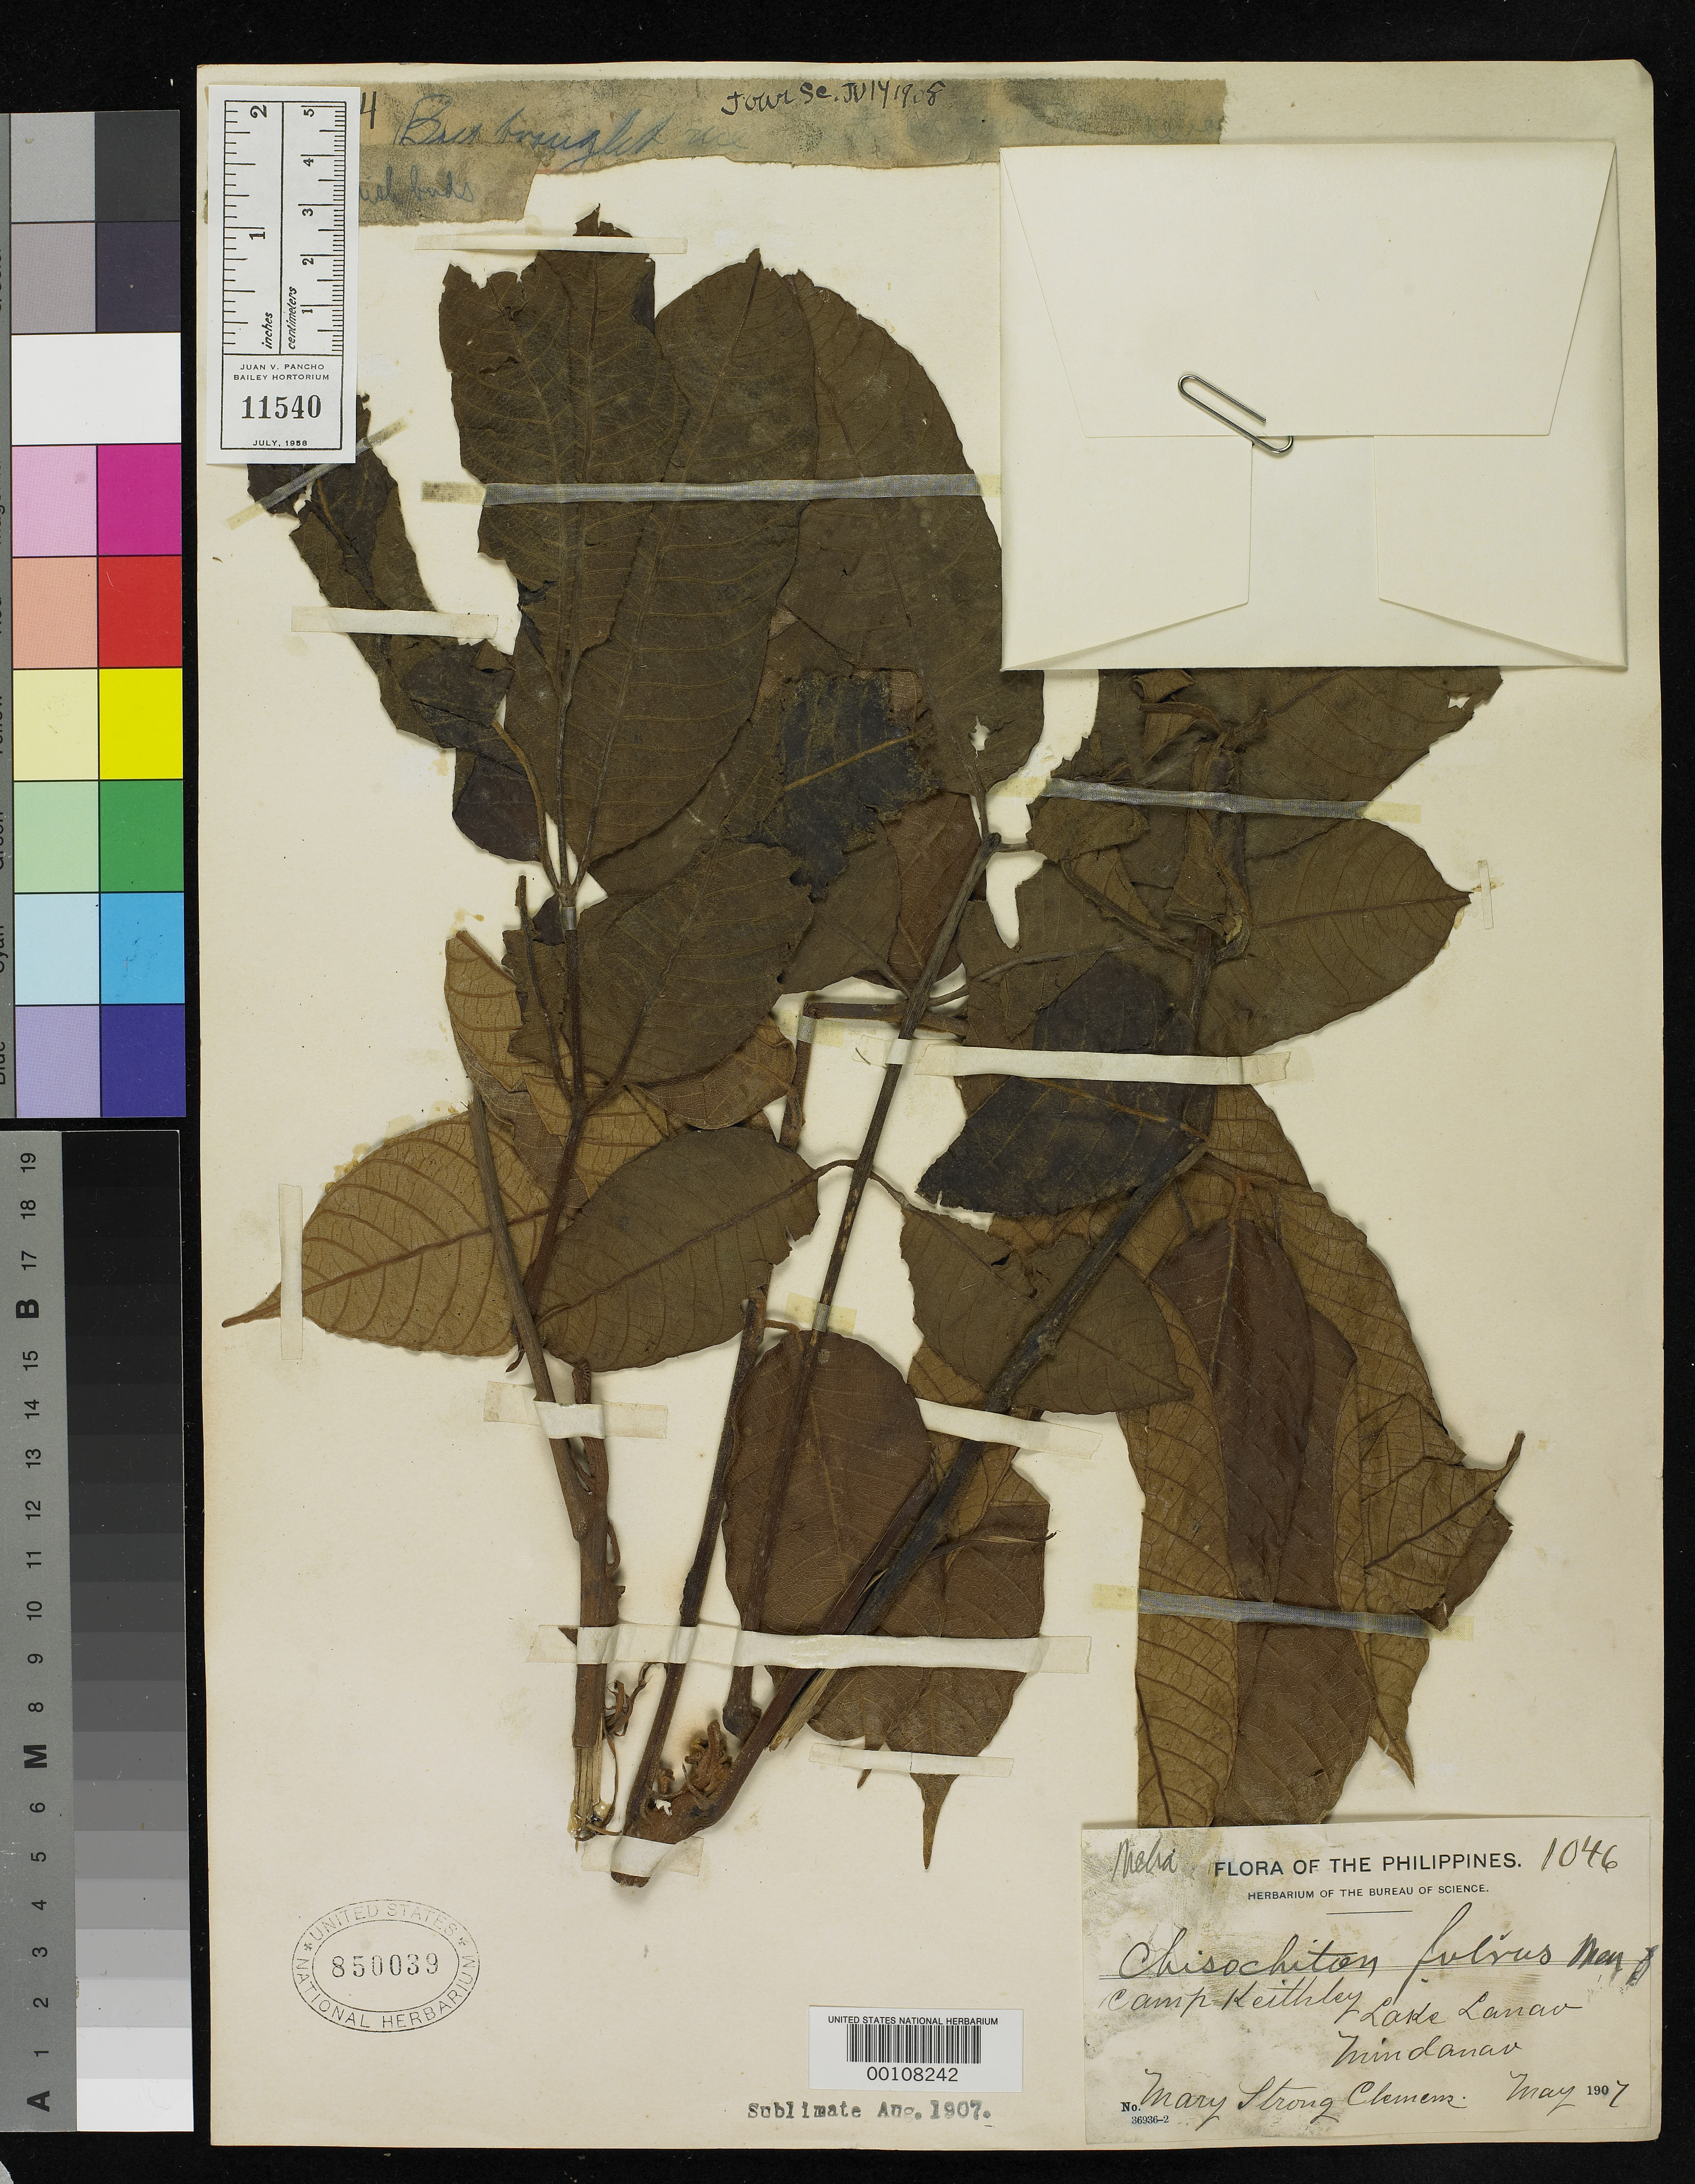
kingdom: Plantae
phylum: Tracheophyta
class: Magnoliopsida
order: Sapindales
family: Meliaceae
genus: Chisocheton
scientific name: Chisocheton fulvus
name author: Merr.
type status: Syntype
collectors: M. S. Clemens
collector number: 1046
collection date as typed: May 1907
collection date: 1907-05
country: Philippines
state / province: Muslim Mindanao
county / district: Lanao del Sur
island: Mindanao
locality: Camp Keithley, Lake Lanao.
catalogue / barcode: US 850039